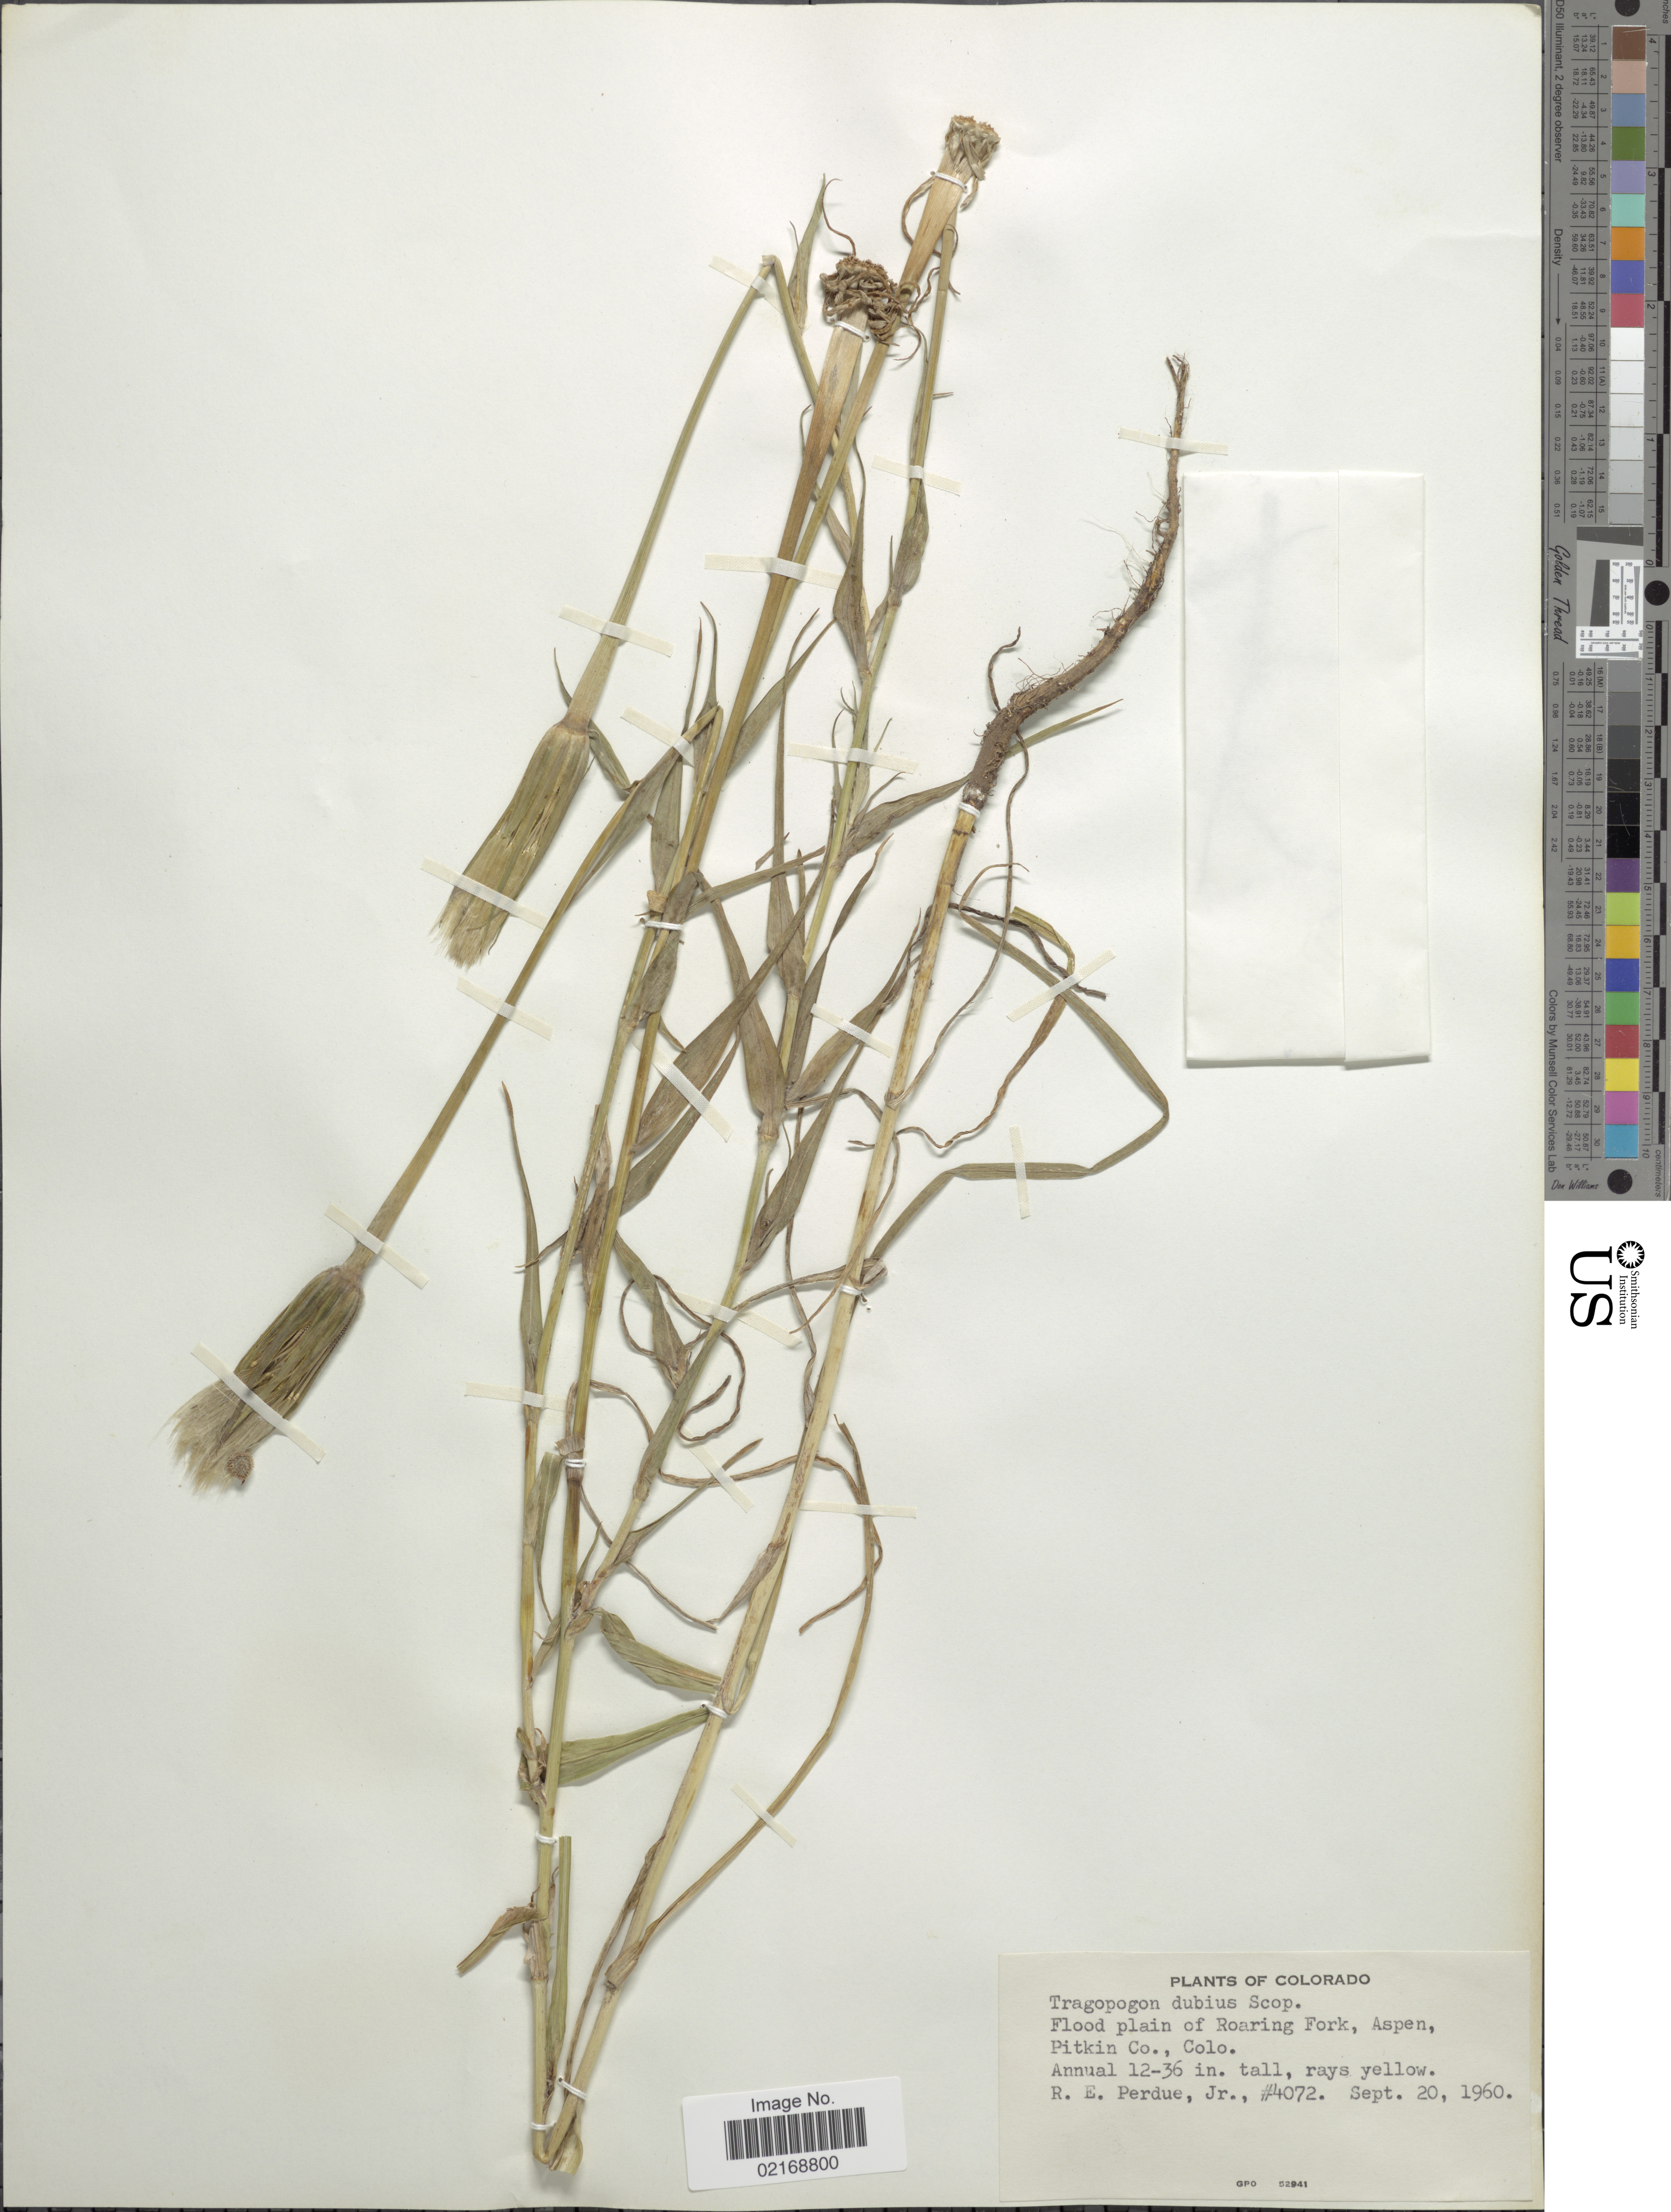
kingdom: Plantae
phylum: Tracheophyta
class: Magnoliopsida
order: Asterales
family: Asteraceae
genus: Tragopogon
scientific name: Tragopogon dubius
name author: Scop.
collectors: R. E. Perdue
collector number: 4072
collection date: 1960-09-20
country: United States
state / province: Colorado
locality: Roaring Fork, Aspen, Pitkin Co.